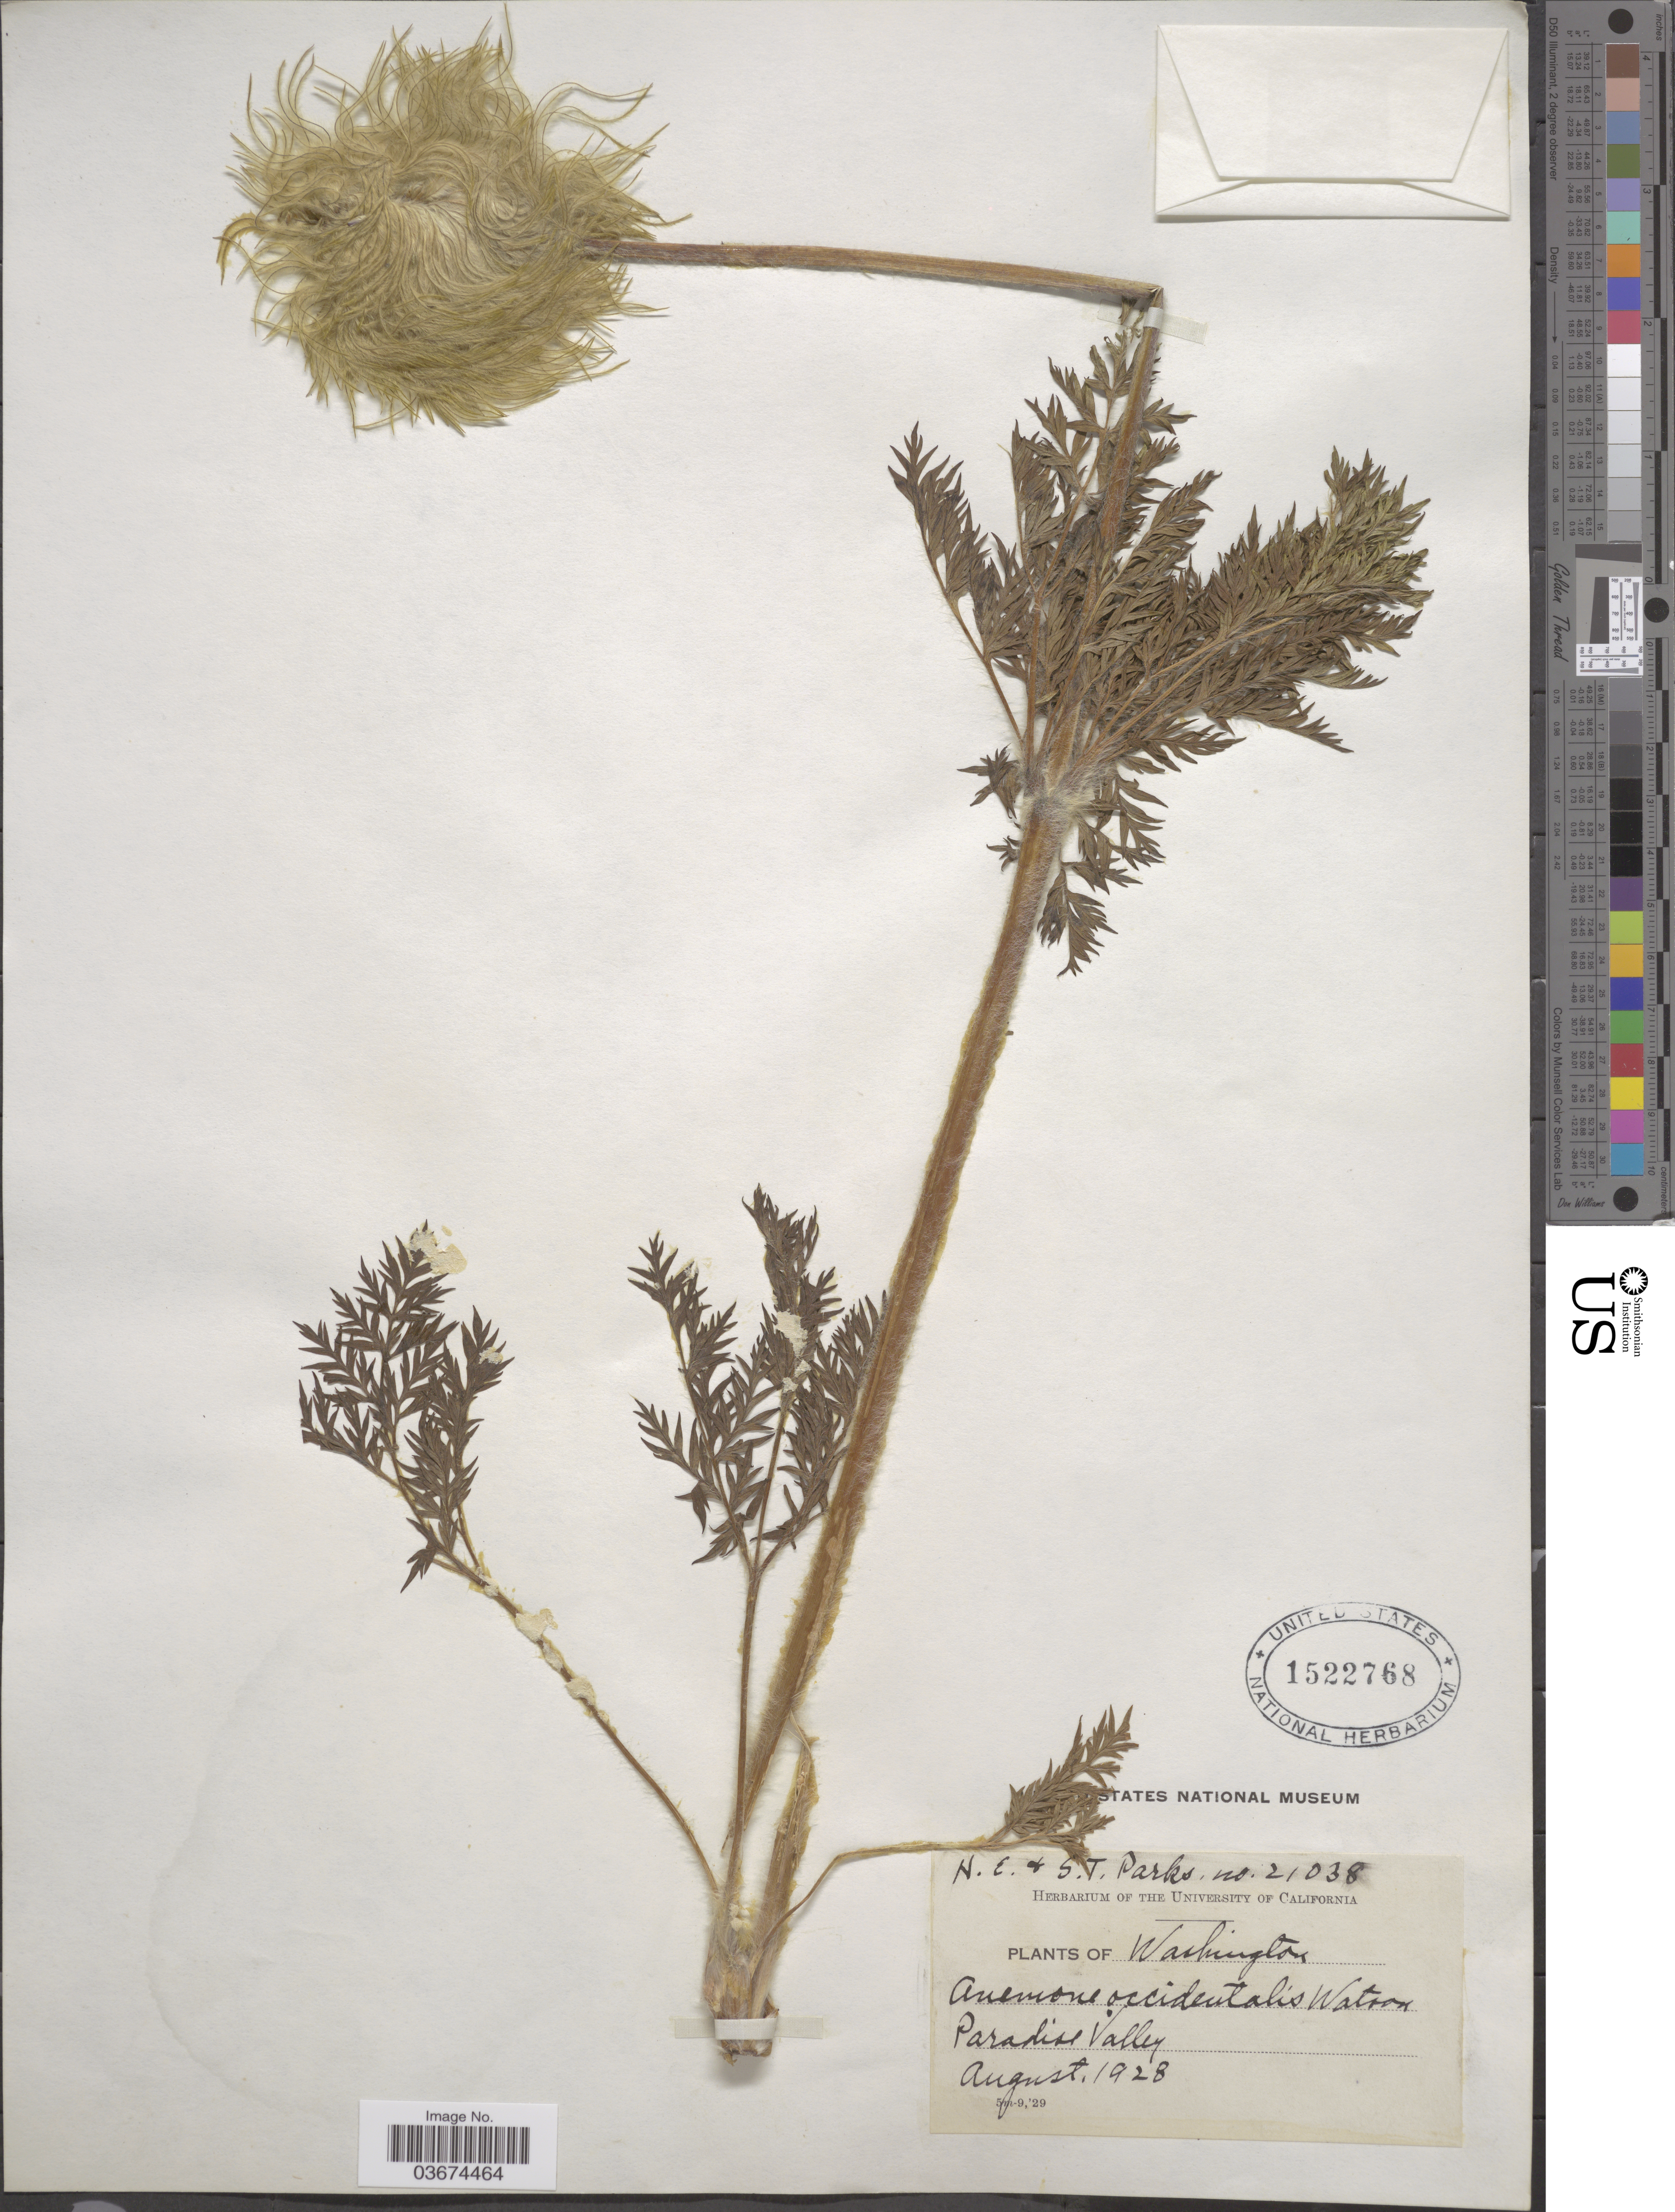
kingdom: Plantae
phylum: Tracheophyta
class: Magnoliopsida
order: Ranunculales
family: Ranunculaceae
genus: Pulsatilla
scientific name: Pulsatilla occidentalis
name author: (S. Watson) Freyn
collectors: H. E. Parks & S. Parks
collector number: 21038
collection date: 1928-08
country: United States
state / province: Washington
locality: Paradise Valley.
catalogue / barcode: US 1522768